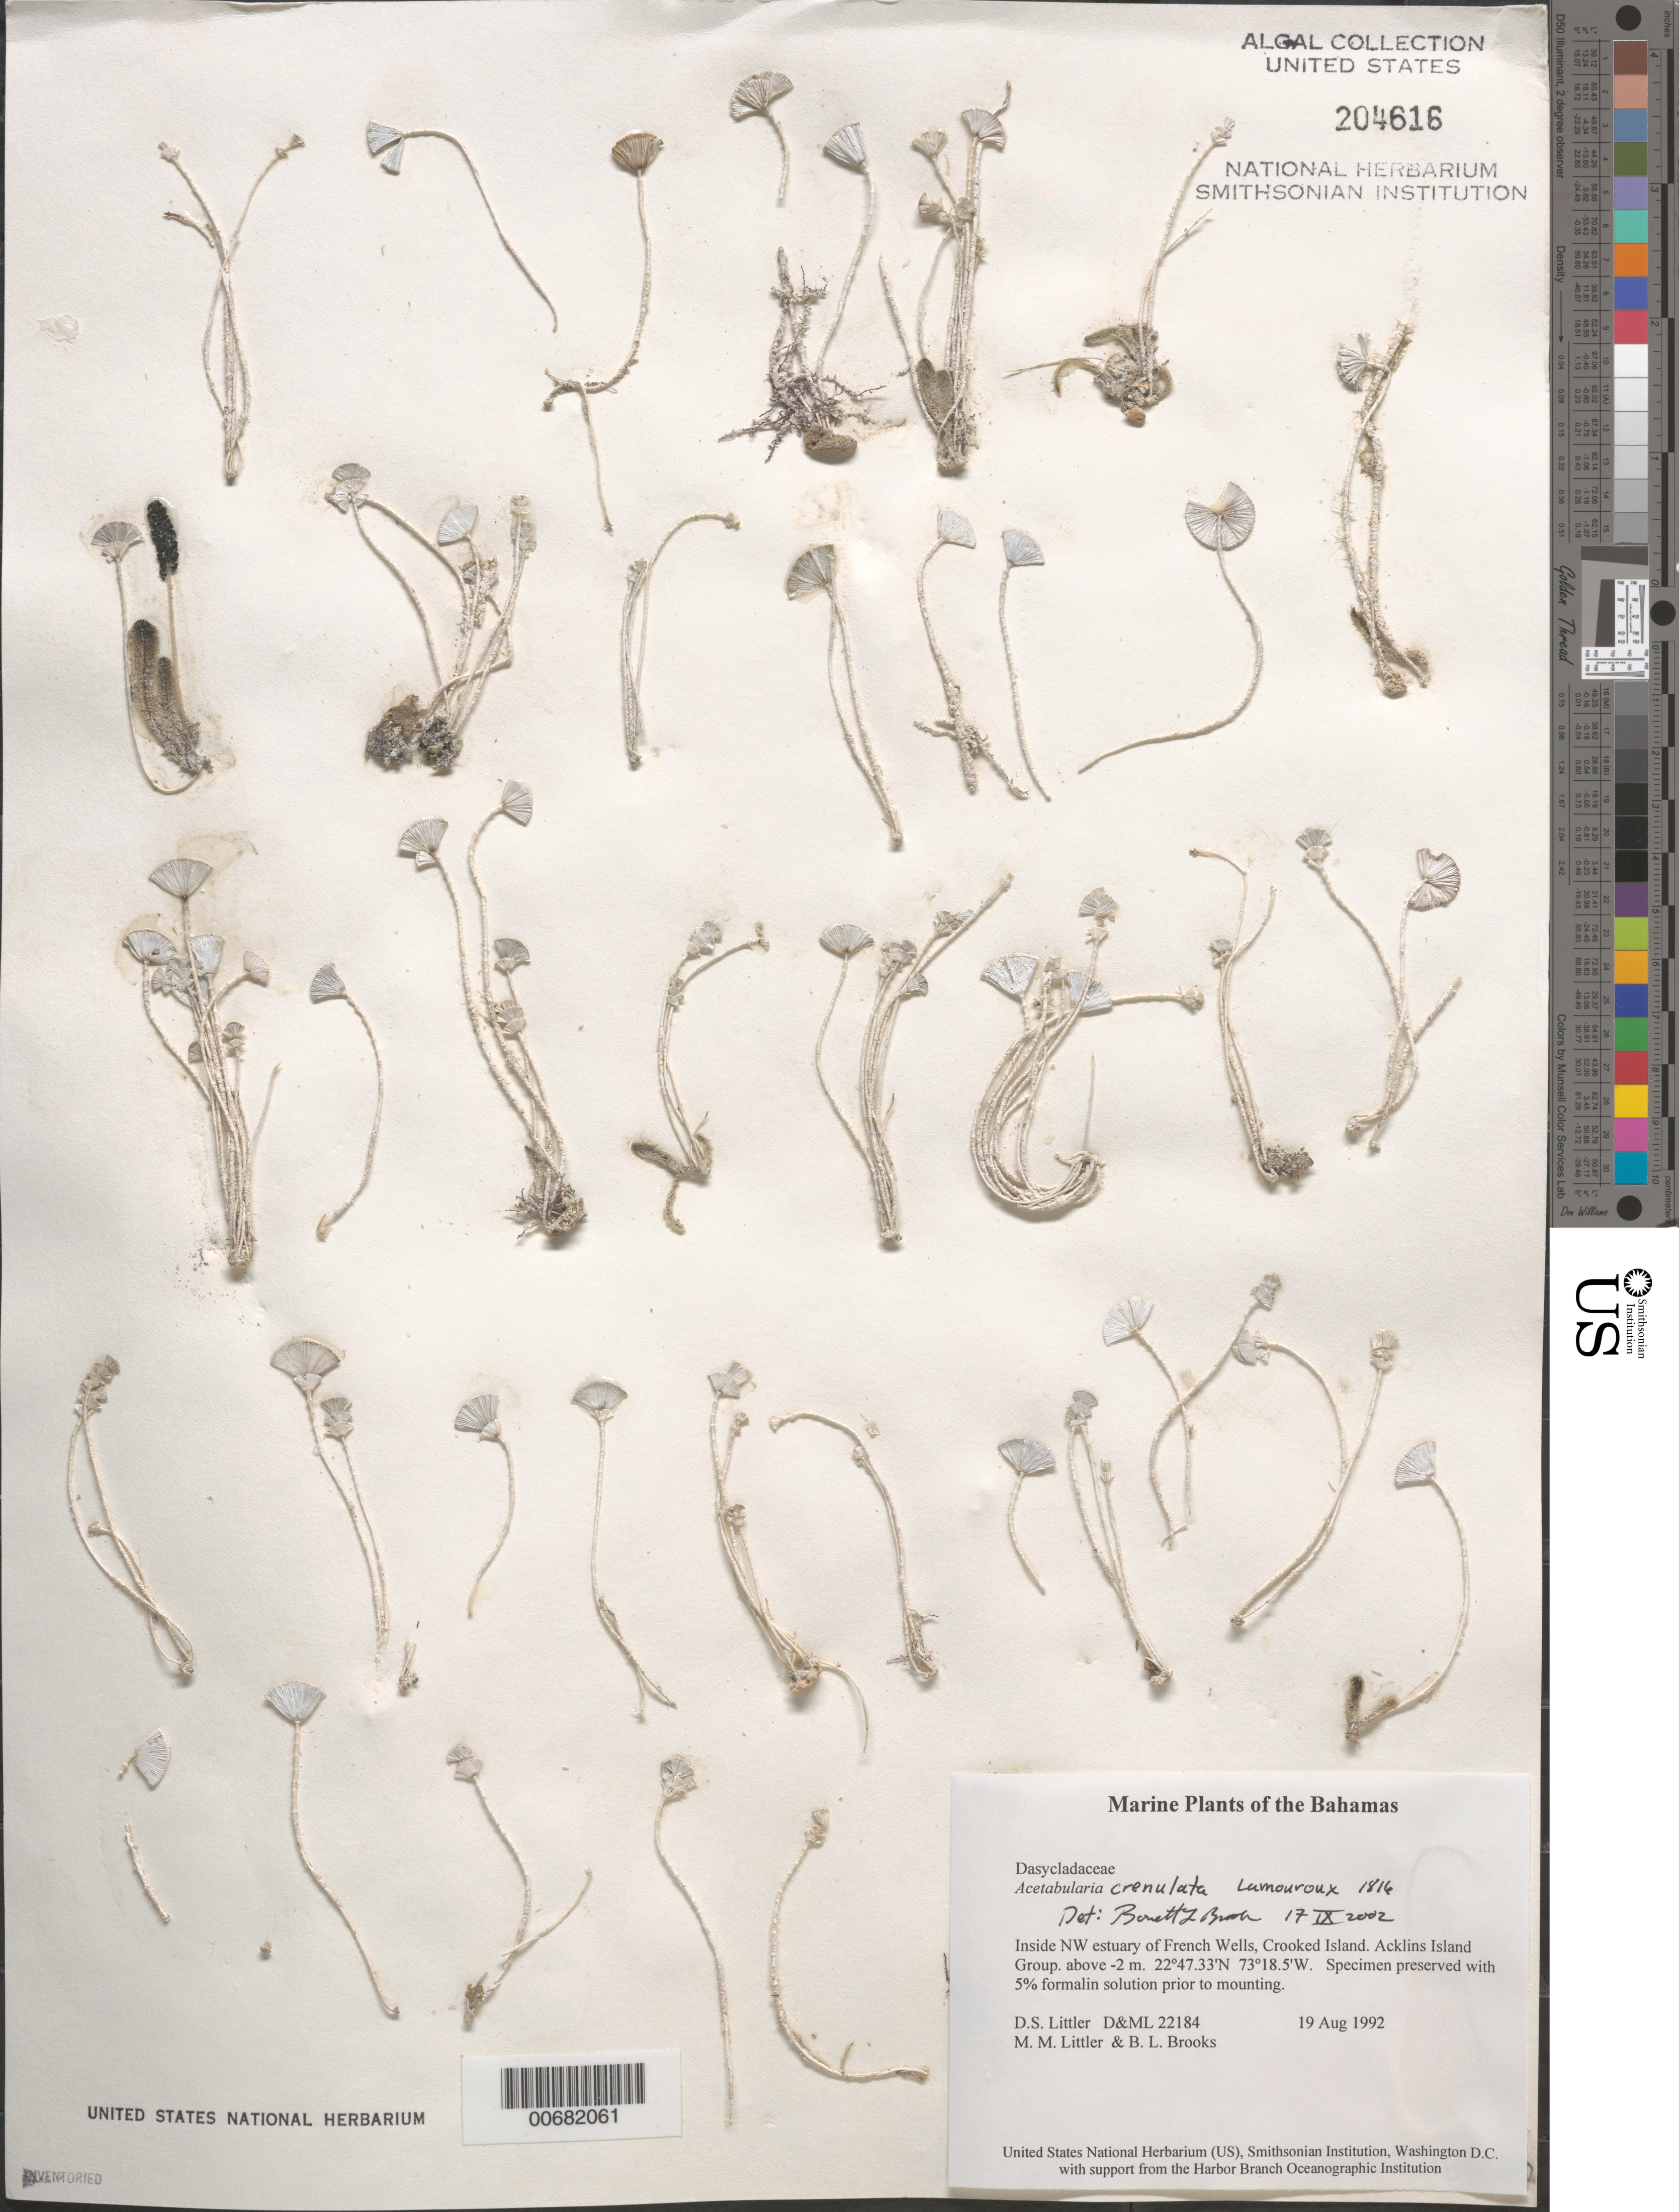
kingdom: Plantae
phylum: Chlorophyta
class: Ulvophyceae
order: Dasycladales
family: Polyphysaceae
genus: Acetabularia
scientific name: Acetabularia acetabulum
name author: J.V.Lamouroux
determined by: Brooks, B. L., (BOT), Smithsonian Institution - National Museum of Natural History (UNITED STATES)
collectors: D. S. Littler, M. M. Littler & B. Brooks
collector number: D&ML 22184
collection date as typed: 19 Aug 1992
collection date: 1992-08-19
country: Bahamas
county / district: Crooked Island District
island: Crooked Island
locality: Inside northwest estuary of French Wells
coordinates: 22 47.33' N, 73 18.5' W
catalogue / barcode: US 204616